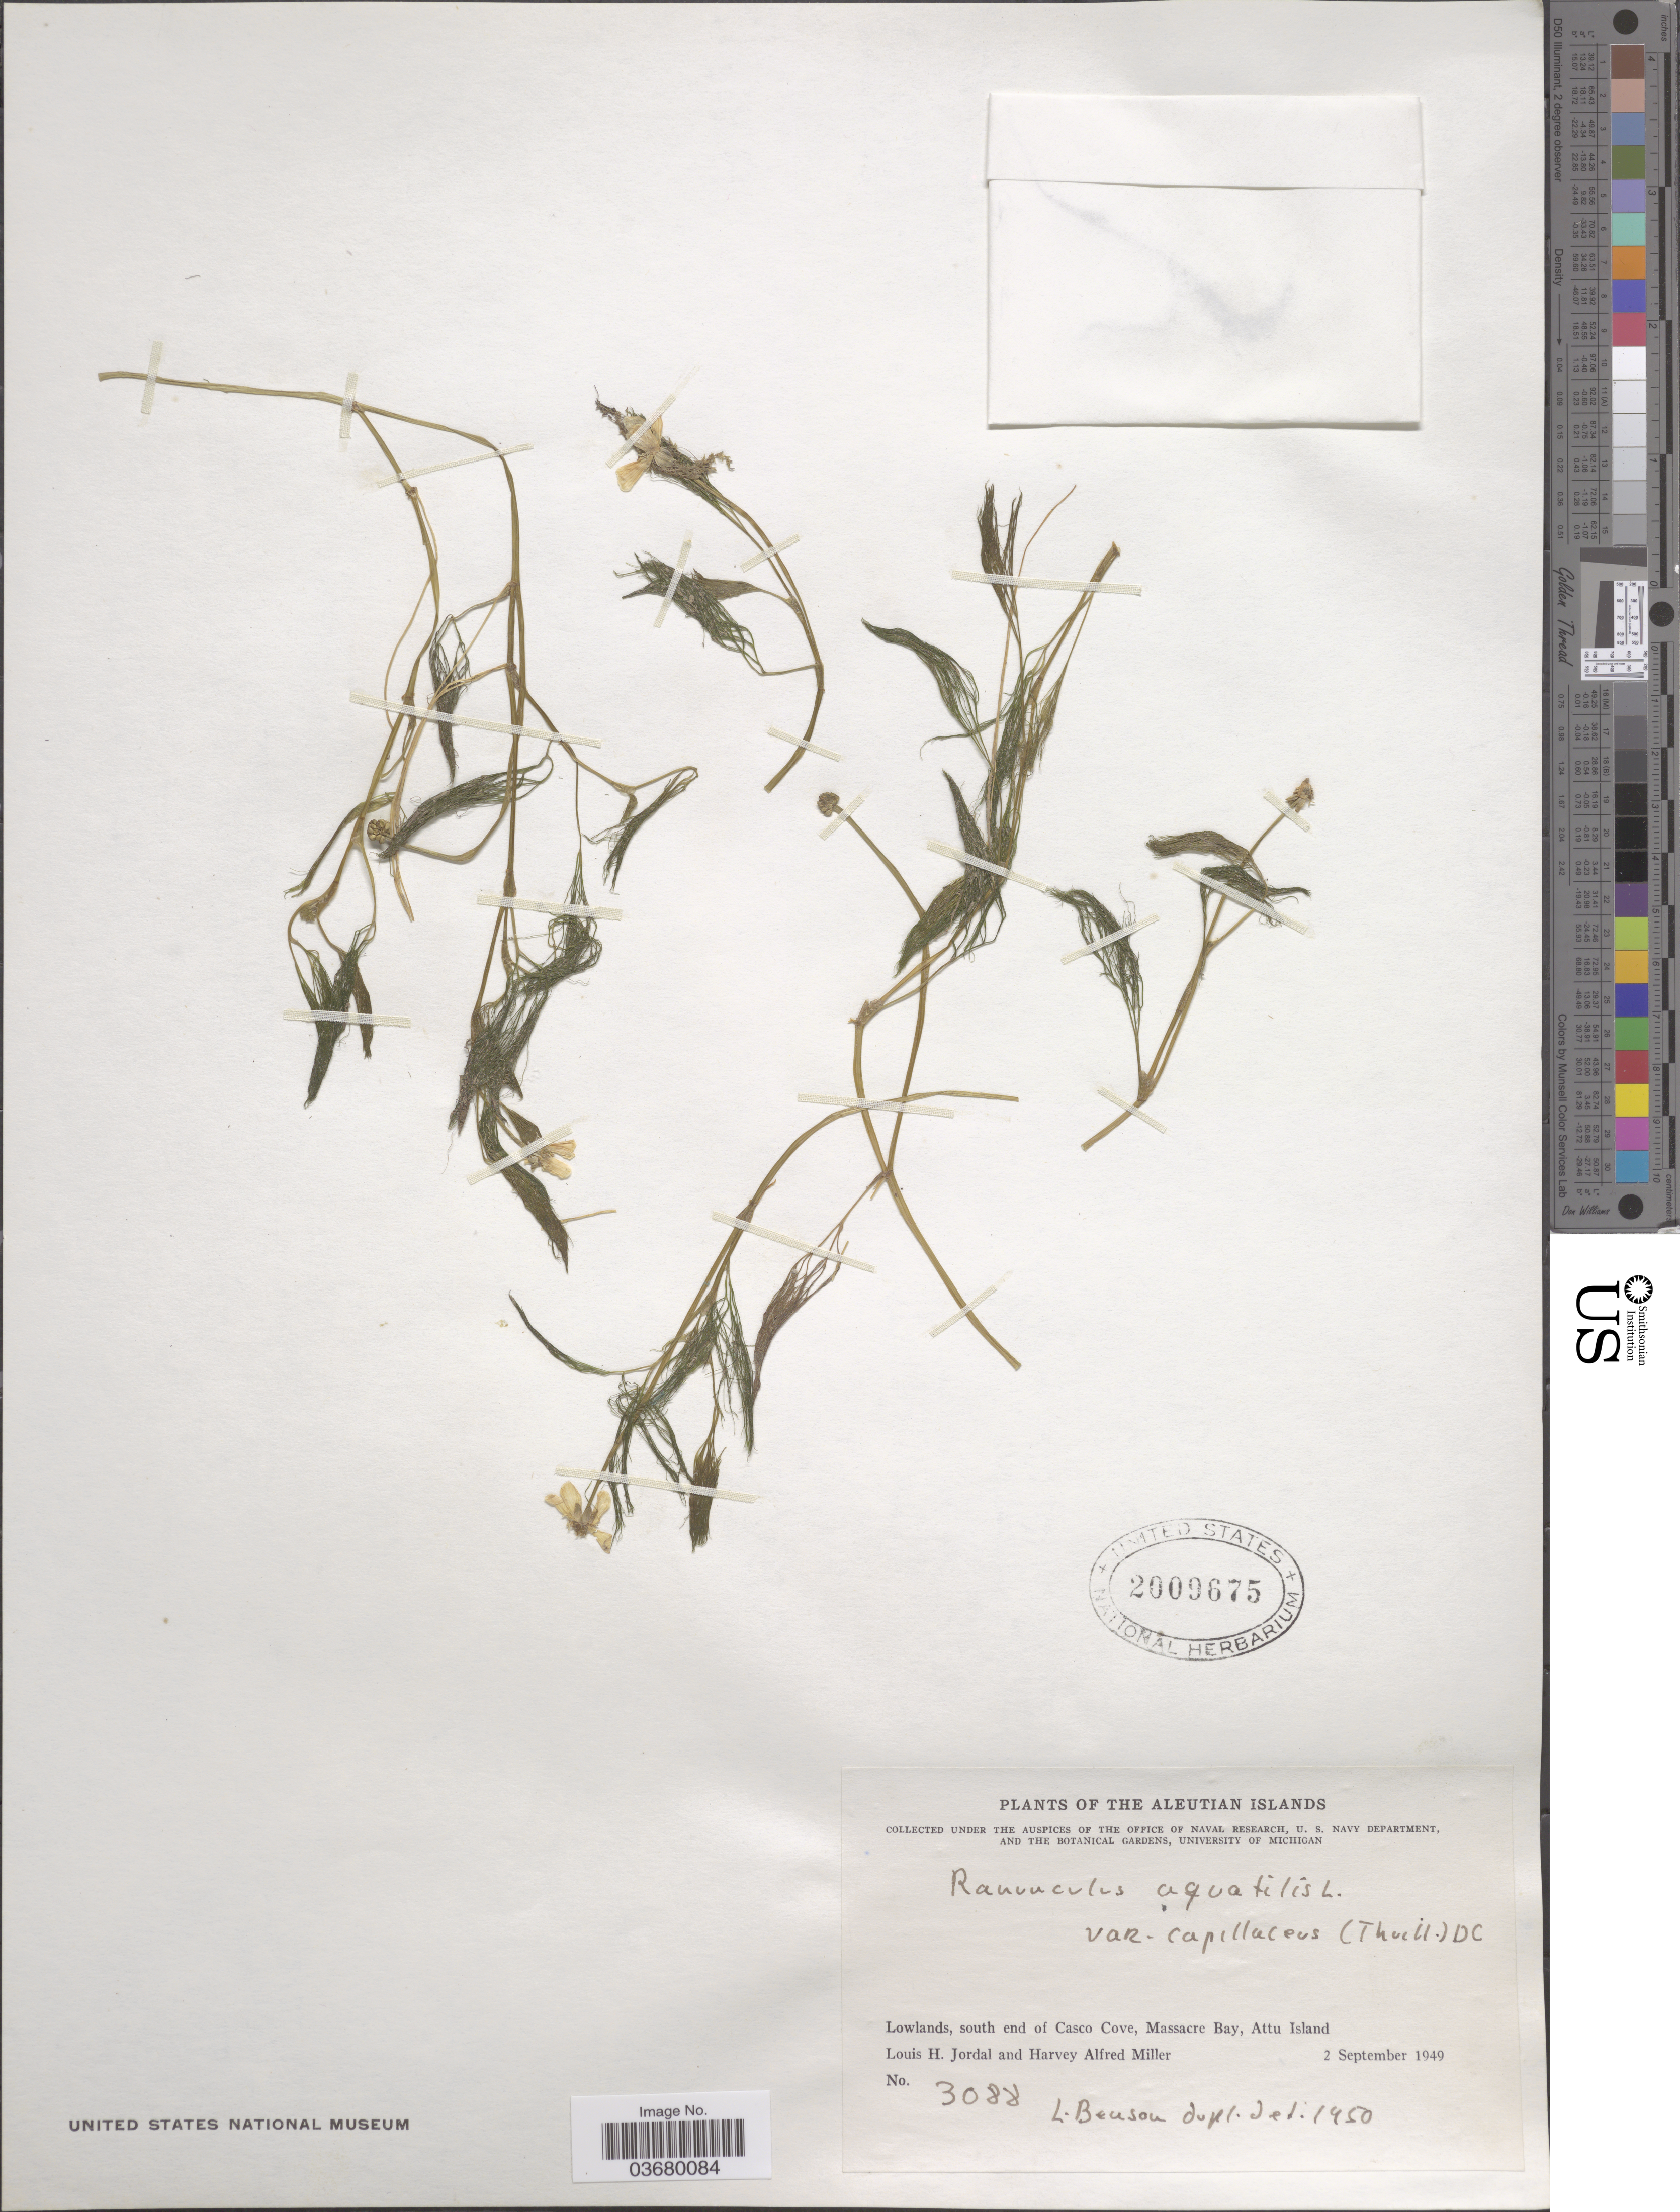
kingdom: Plantae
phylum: Tracheophyta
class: Magnoliopsida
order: Ranunculales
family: Ranunculaceae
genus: Ranunculus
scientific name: Ranunculus trichophyllus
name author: Chaix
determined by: Strong, Mark T., (BOT), Smithsonian Institution - National Museum of Natural History (UNITED STATES)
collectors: L. Jordal & H. A. Miller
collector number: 3088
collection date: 1949-09-02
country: United States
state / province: Alaska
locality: The Aleutian Islands. Lowlands, south end of Casco Cove, Massacre Bay, Attu Island.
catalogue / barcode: US 2009675